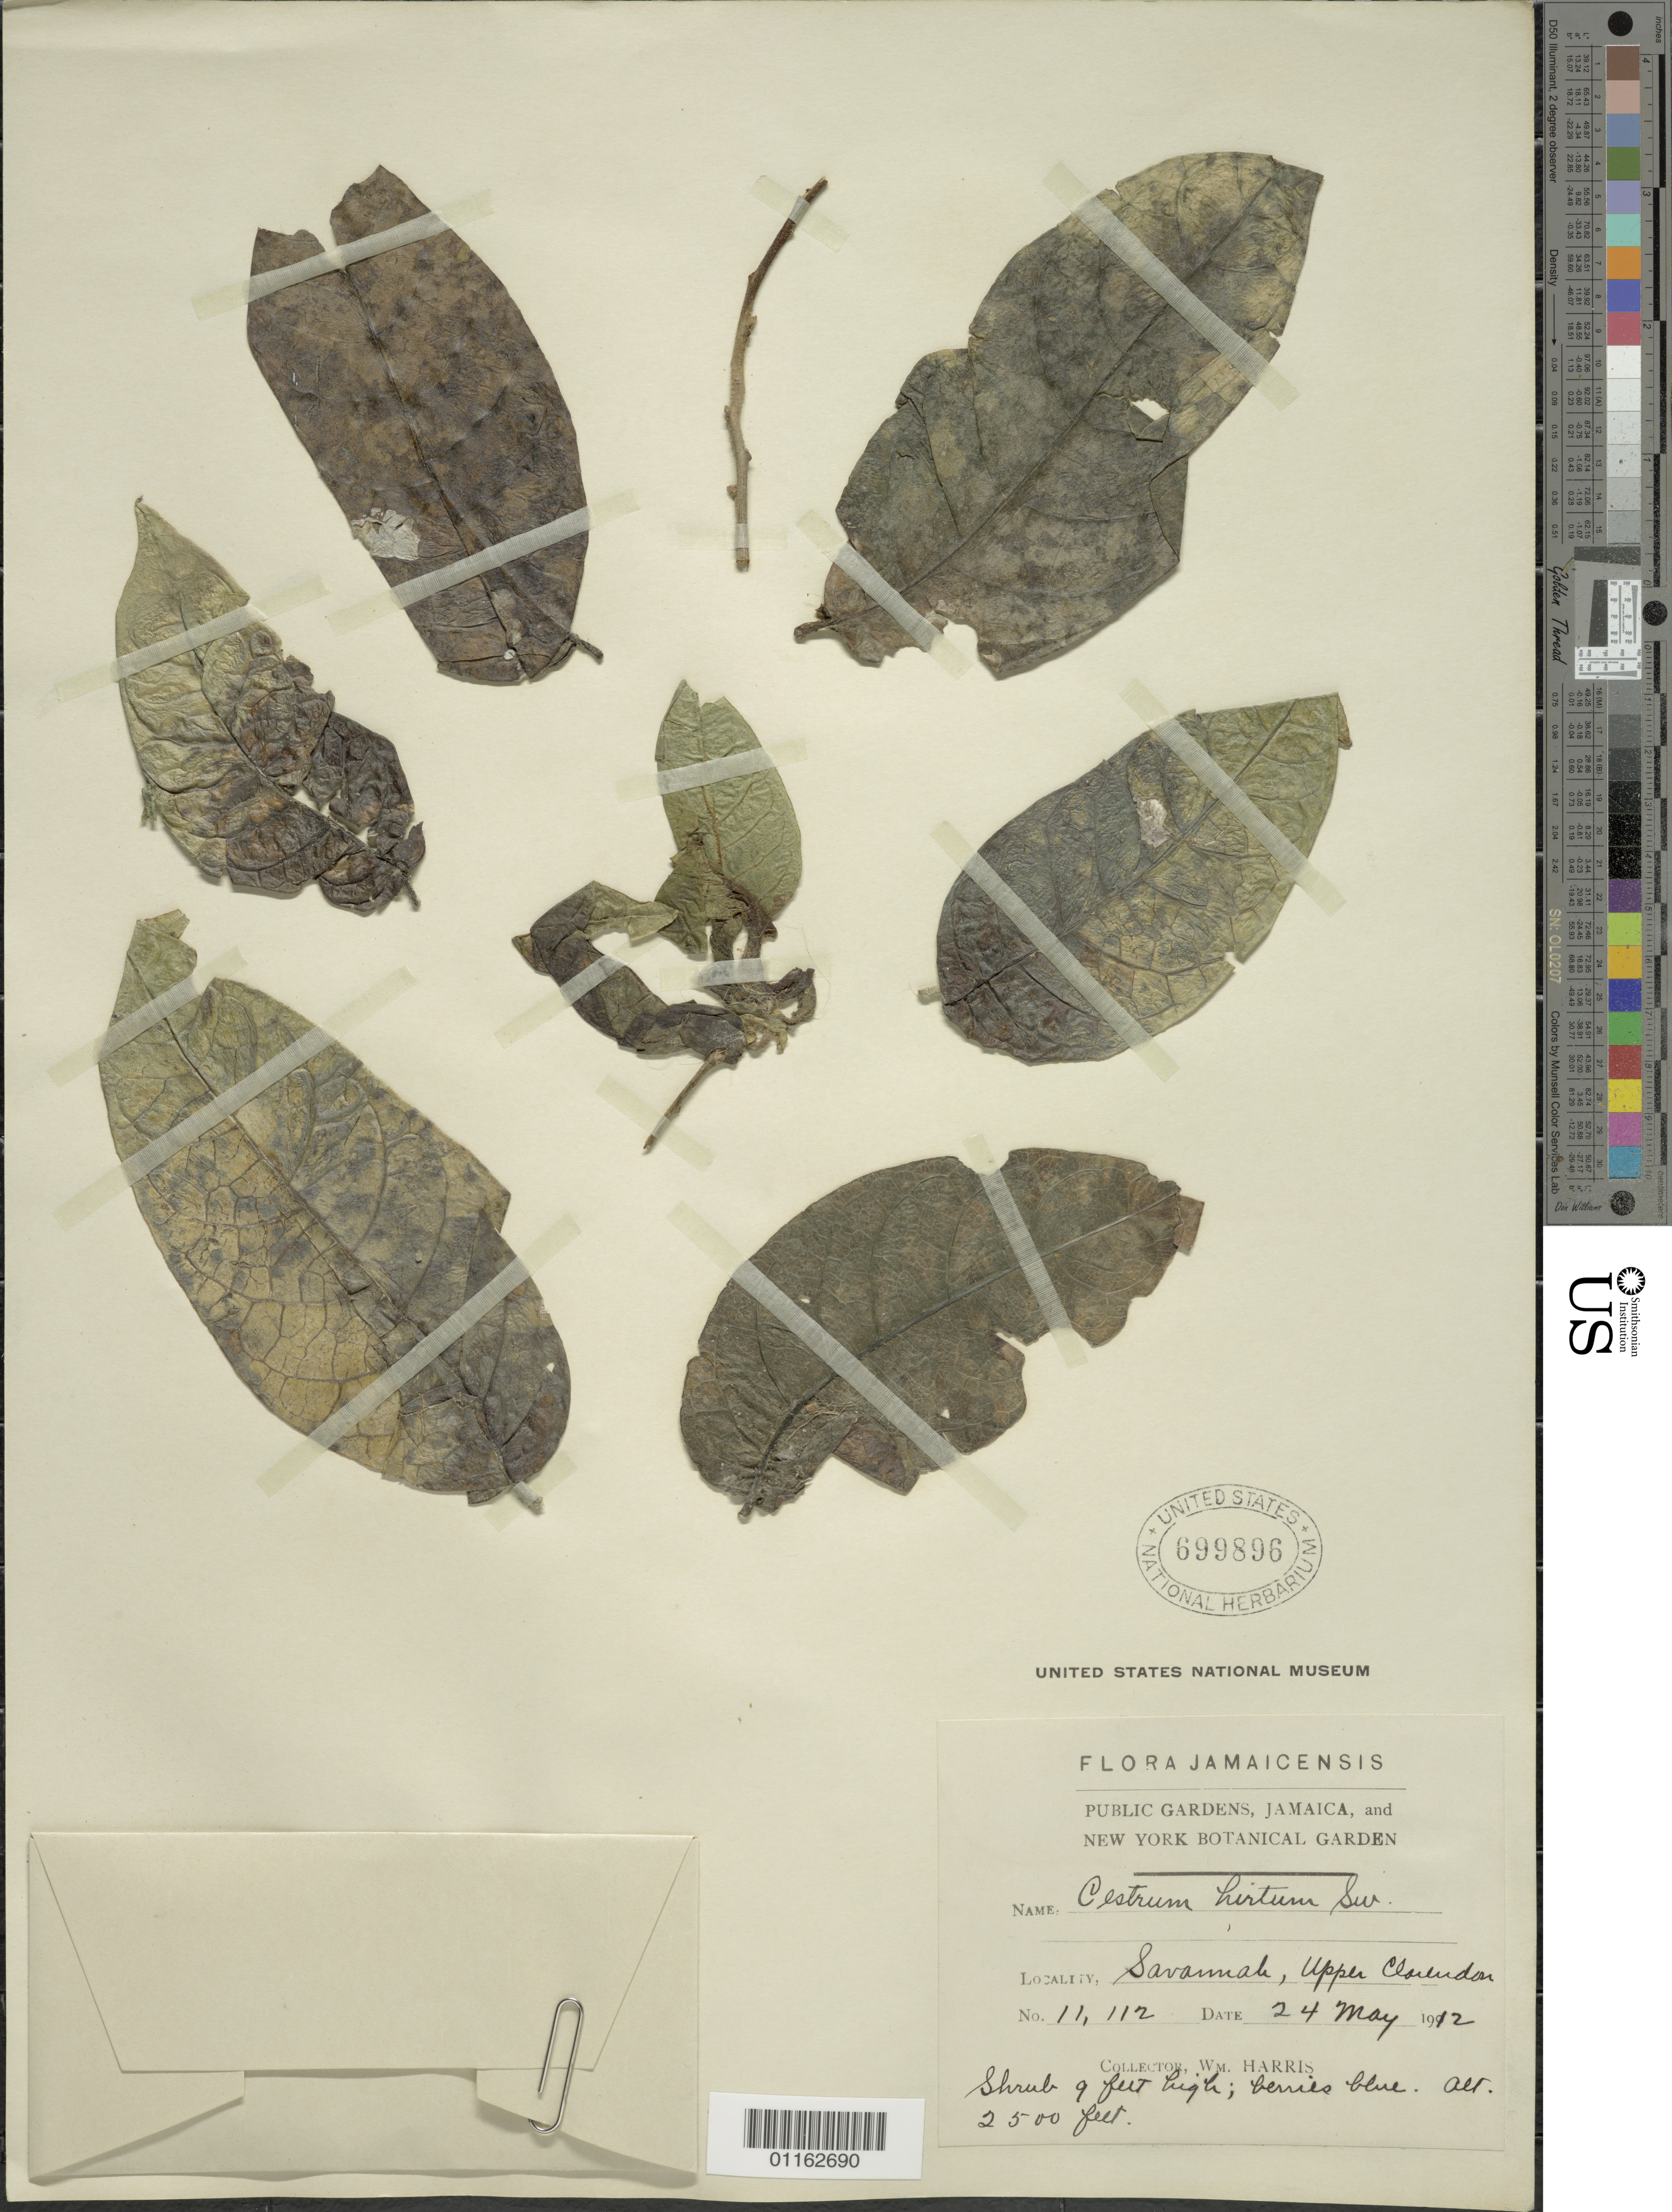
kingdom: Plantae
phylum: Tracheophyta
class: Magnoliopsida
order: Solanales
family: Solanaceae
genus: Cestrum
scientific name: Cestrum hirtum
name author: Sw.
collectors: W. Harris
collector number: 11112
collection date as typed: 24 May 1912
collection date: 1912-05-24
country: Jamaica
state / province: Clarendon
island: Jamaica I.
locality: savannah, upper Clarendon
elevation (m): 762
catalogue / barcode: US 699896